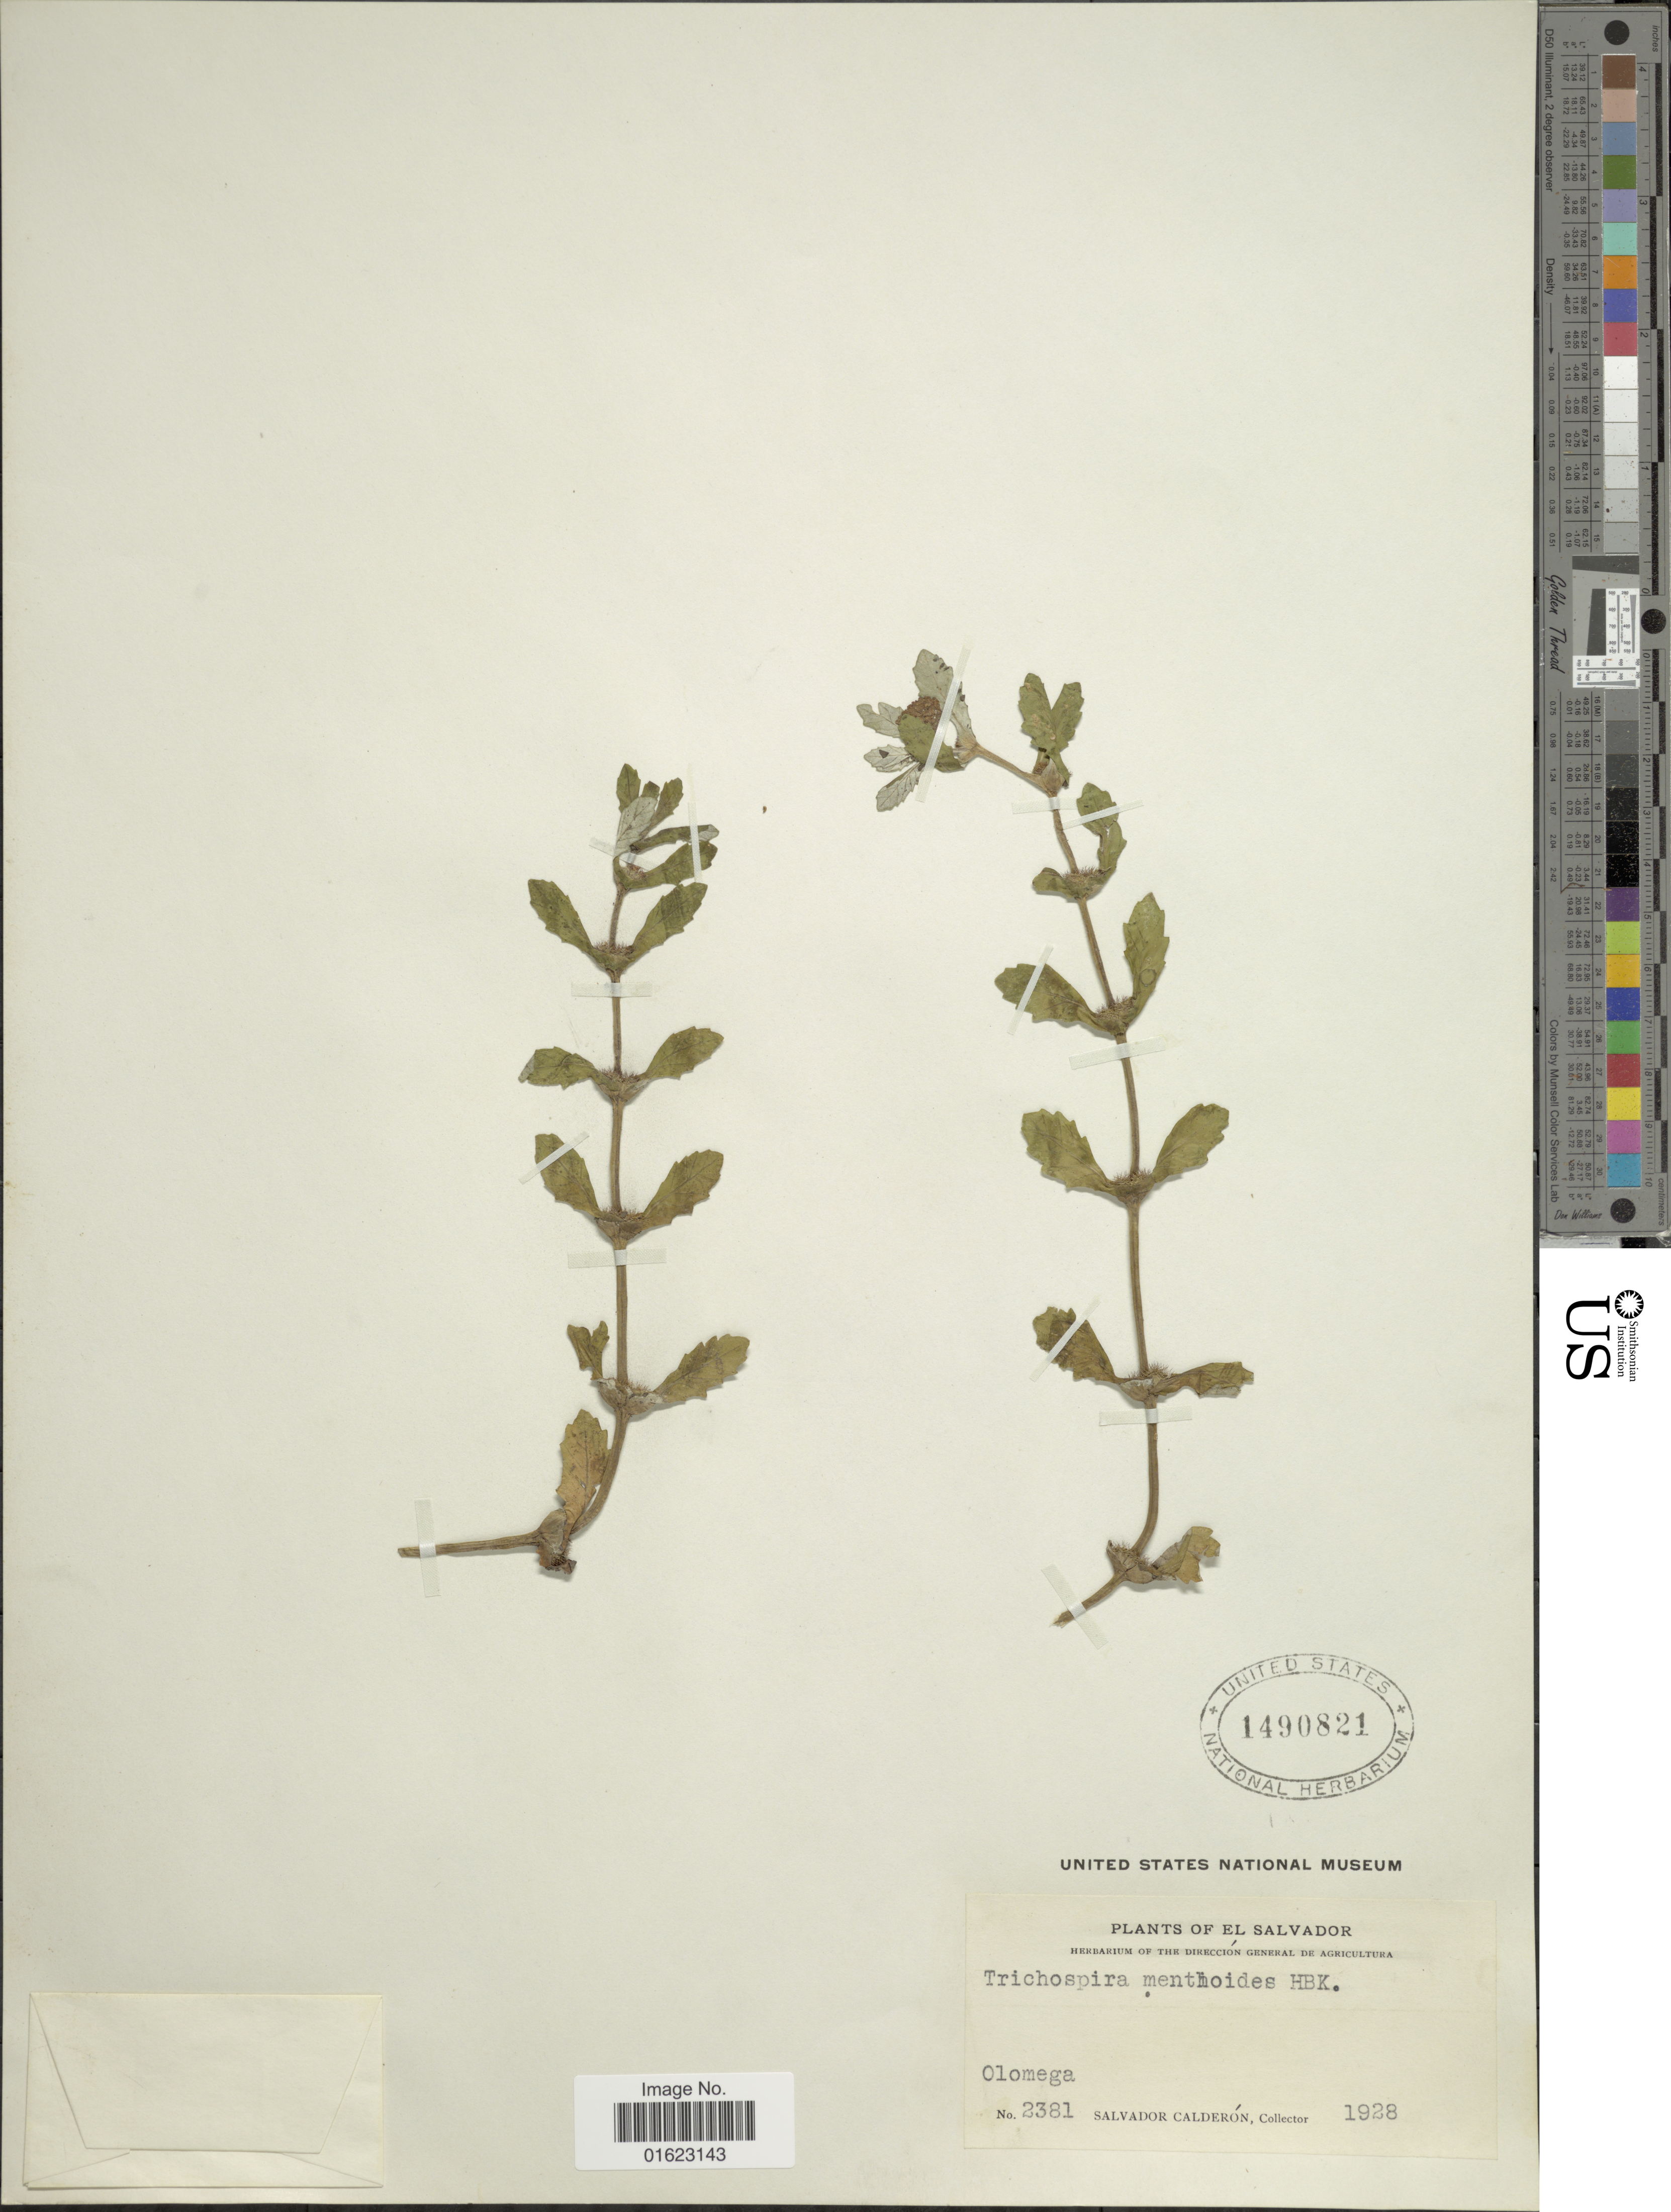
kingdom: Plantae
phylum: Tracheophyta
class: Magnoliopsida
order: Asterales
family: Asteraceae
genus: Trichospira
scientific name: Trichospira verticillata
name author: (L.) S.F. Blake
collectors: S. Calderón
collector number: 2381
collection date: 1928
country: El Salvador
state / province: San Salvador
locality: El Salvador. Olomega.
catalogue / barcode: US 1490821